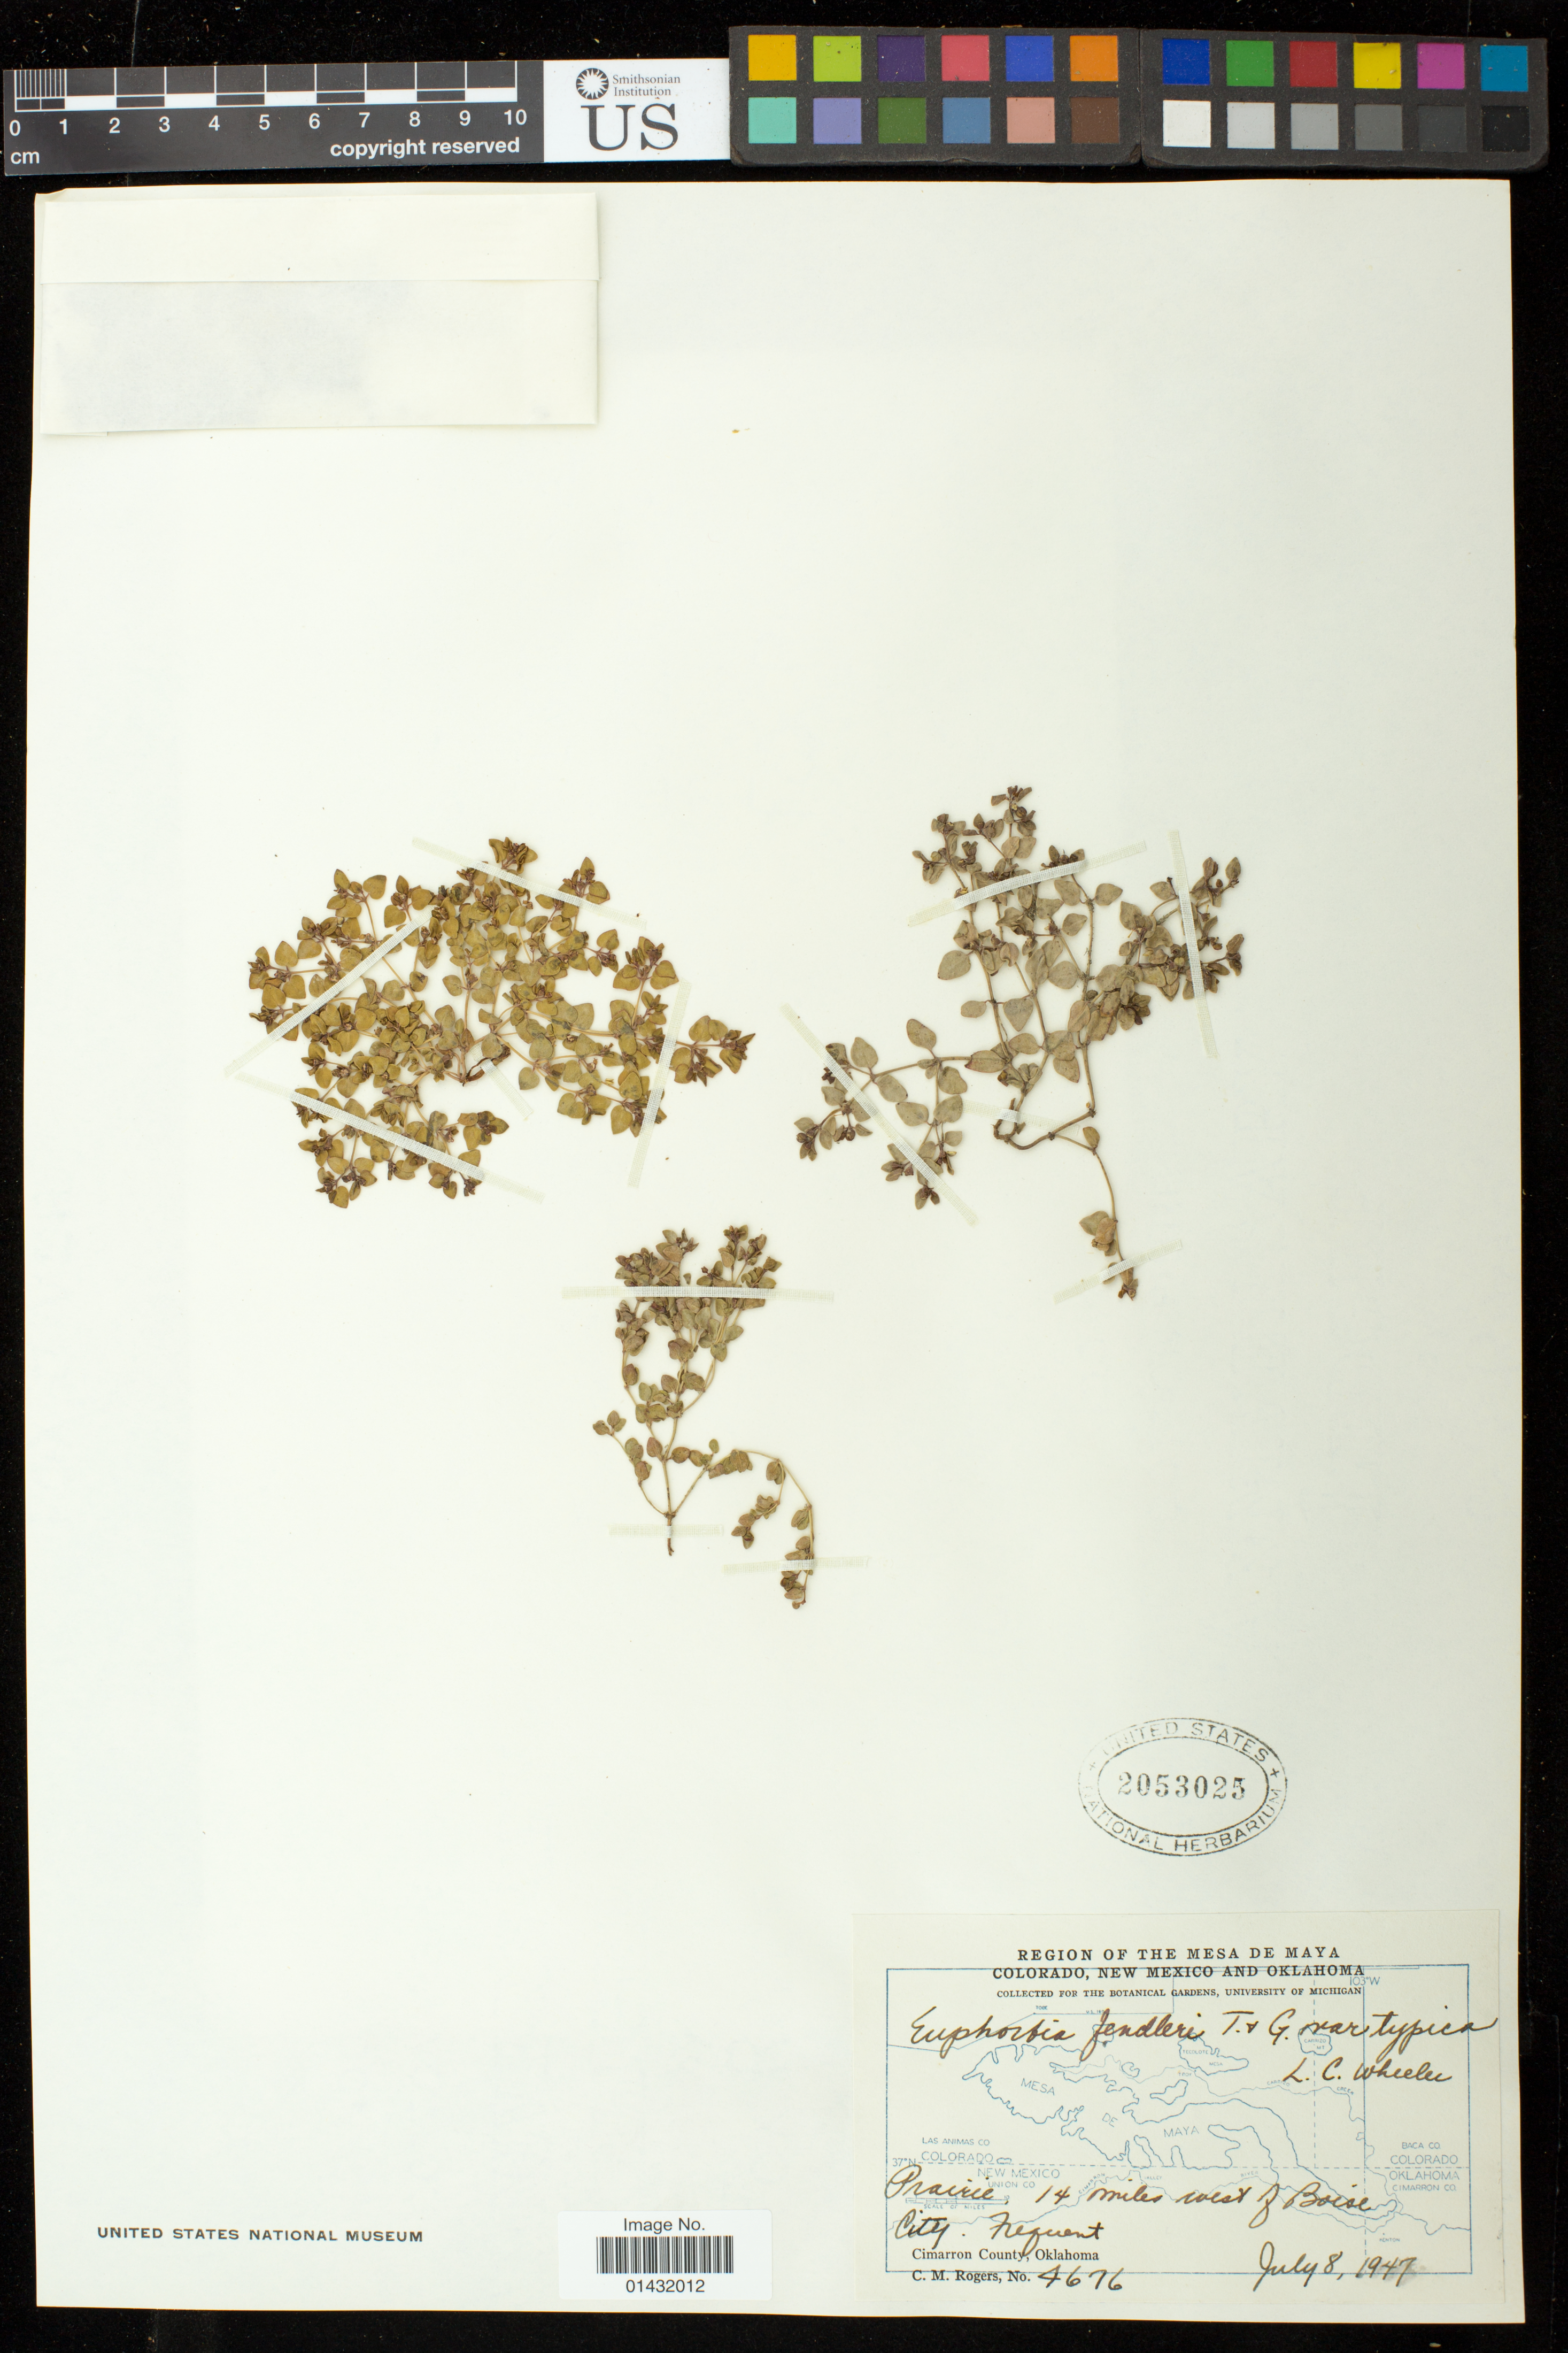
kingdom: Plantae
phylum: Tracheophyta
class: Magnoliopsida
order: Malpighiales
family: Euphorbiaceae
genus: Euphorbia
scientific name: Euphorbia fendleri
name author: Torr. & A. Gray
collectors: C. M. Rogers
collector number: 4676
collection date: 1947-07-08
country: United States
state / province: Oklahoma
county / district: Cimarron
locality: Prairie, 14 miles west of Boise City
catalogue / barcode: US 2053025